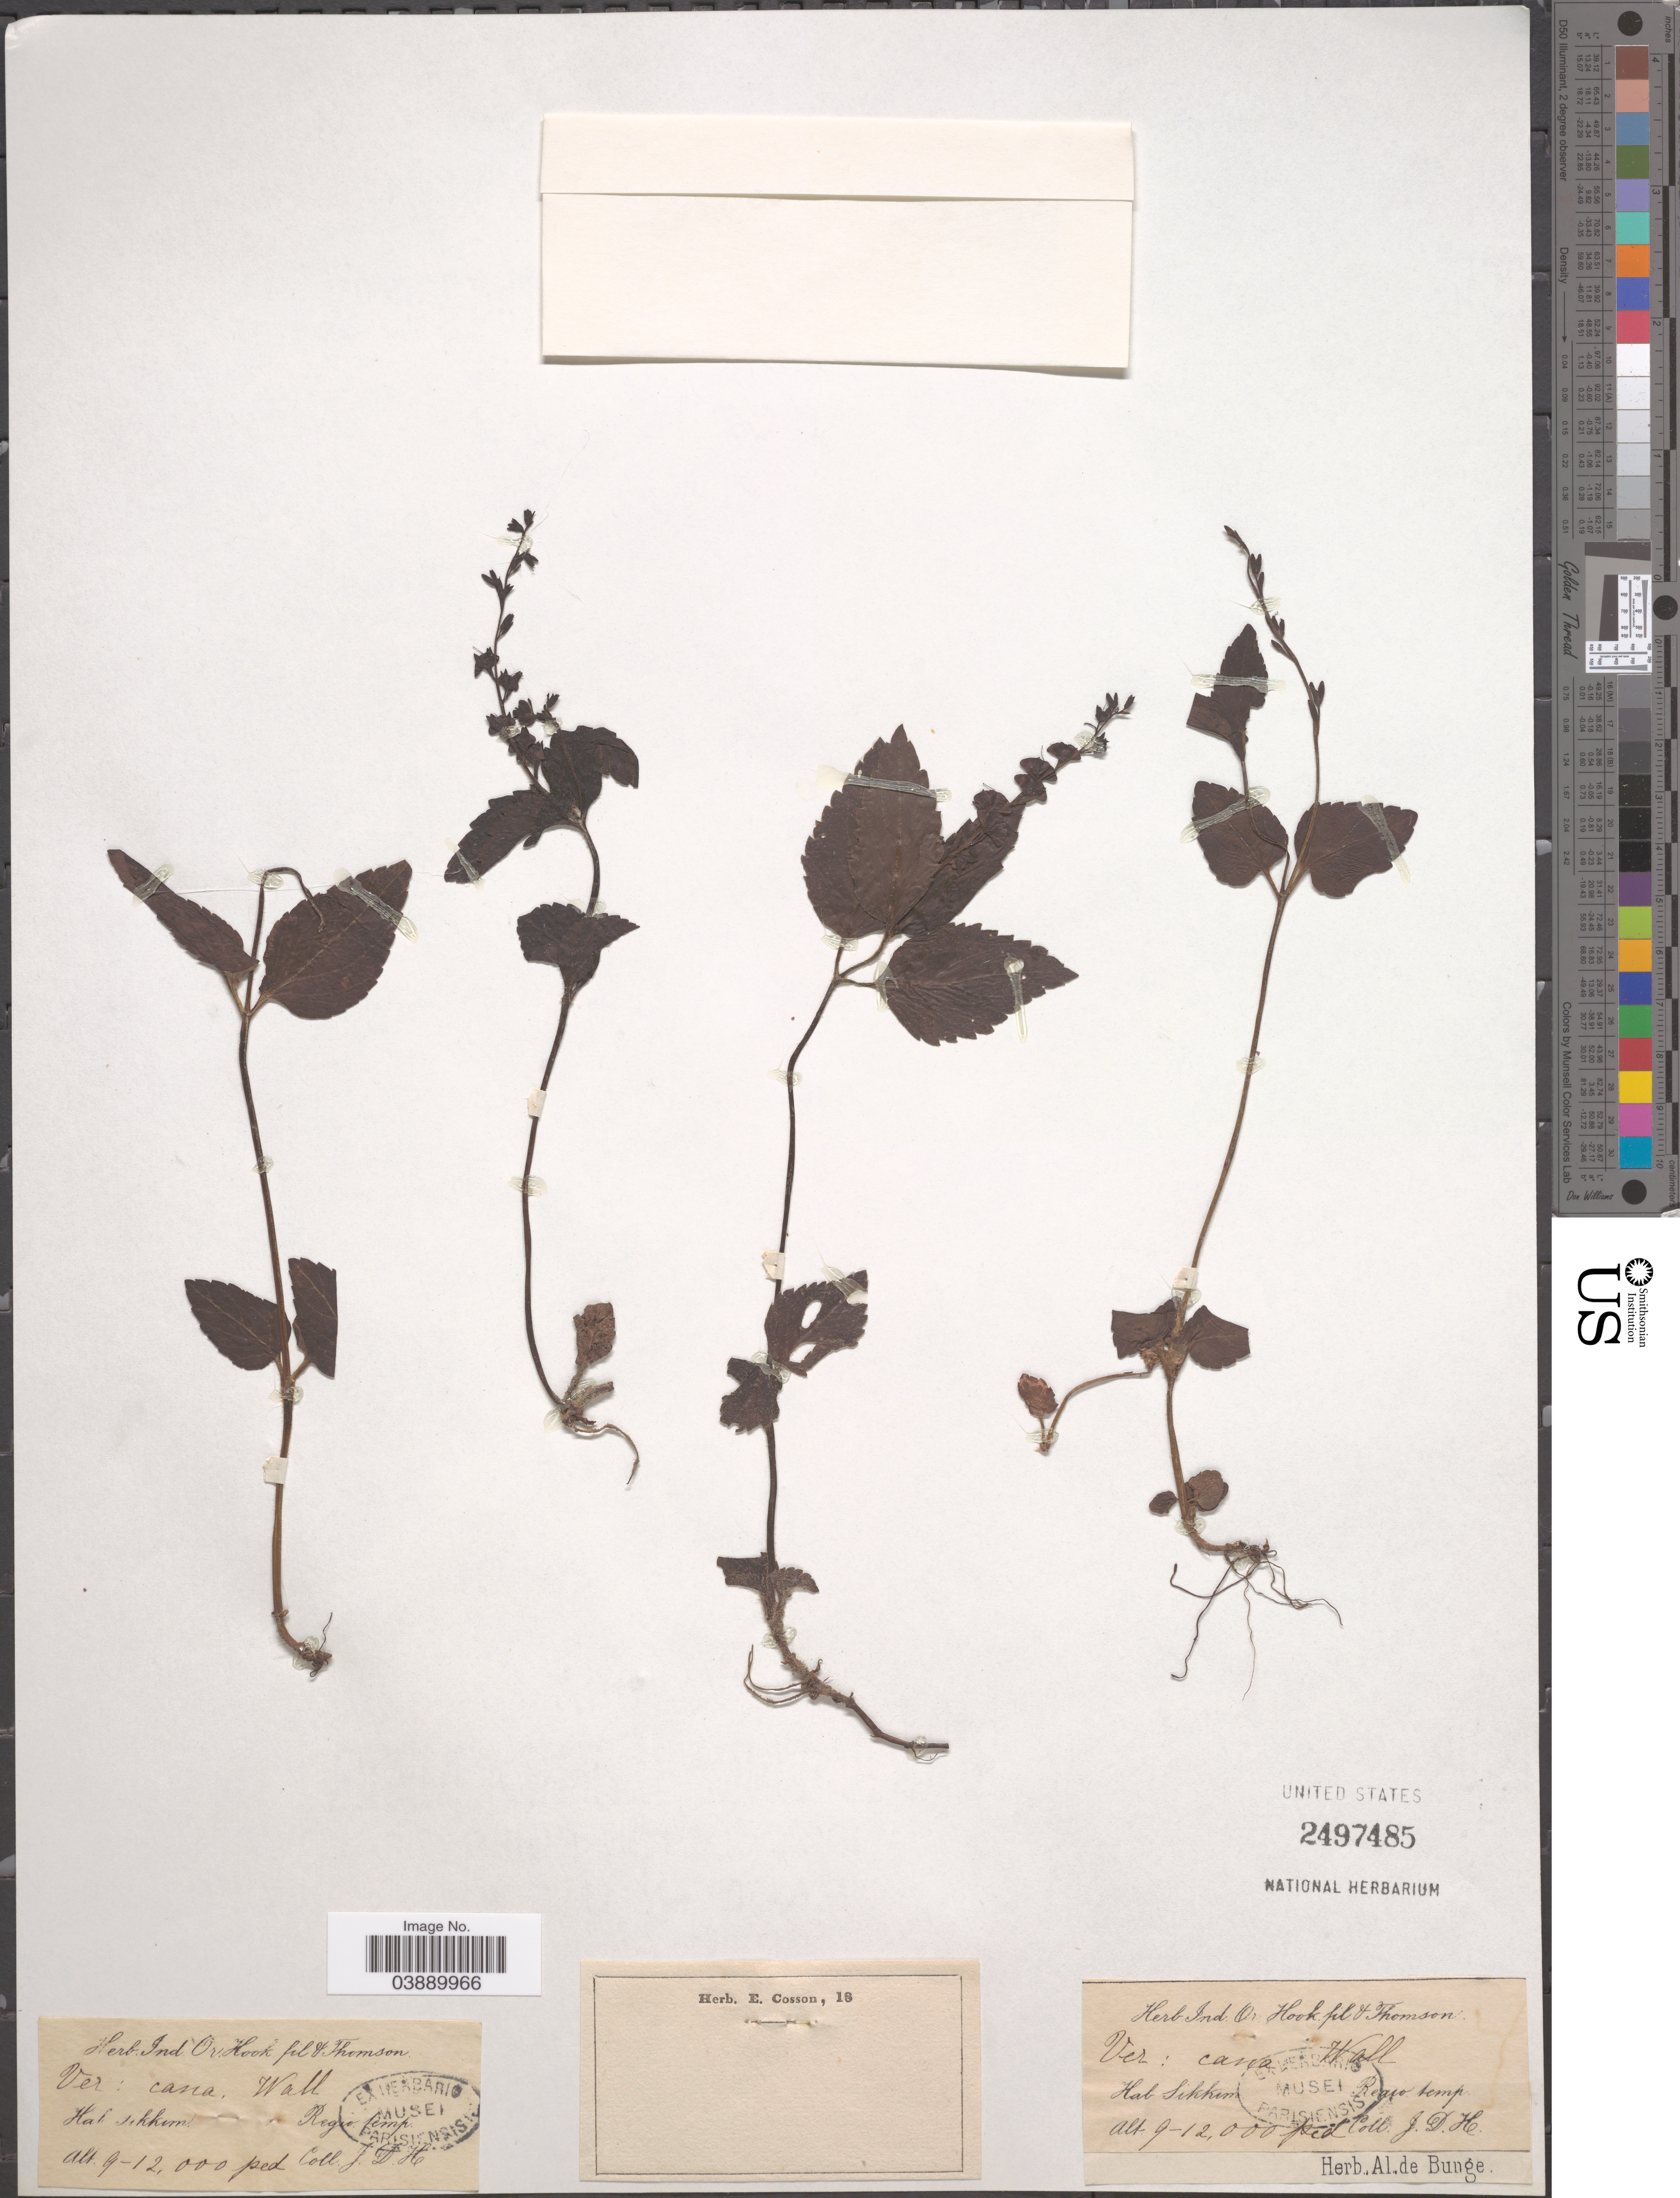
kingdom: Plantae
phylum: Tracheophyta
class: Magnoliopsida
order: Lamiales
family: Plantaginaceae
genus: Veronica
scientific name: Veronica cana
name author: Wall.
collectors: J. D. Hooker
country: India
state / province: Sikkim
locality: Regio. temp.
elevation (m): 2743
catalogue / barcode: US 2497485